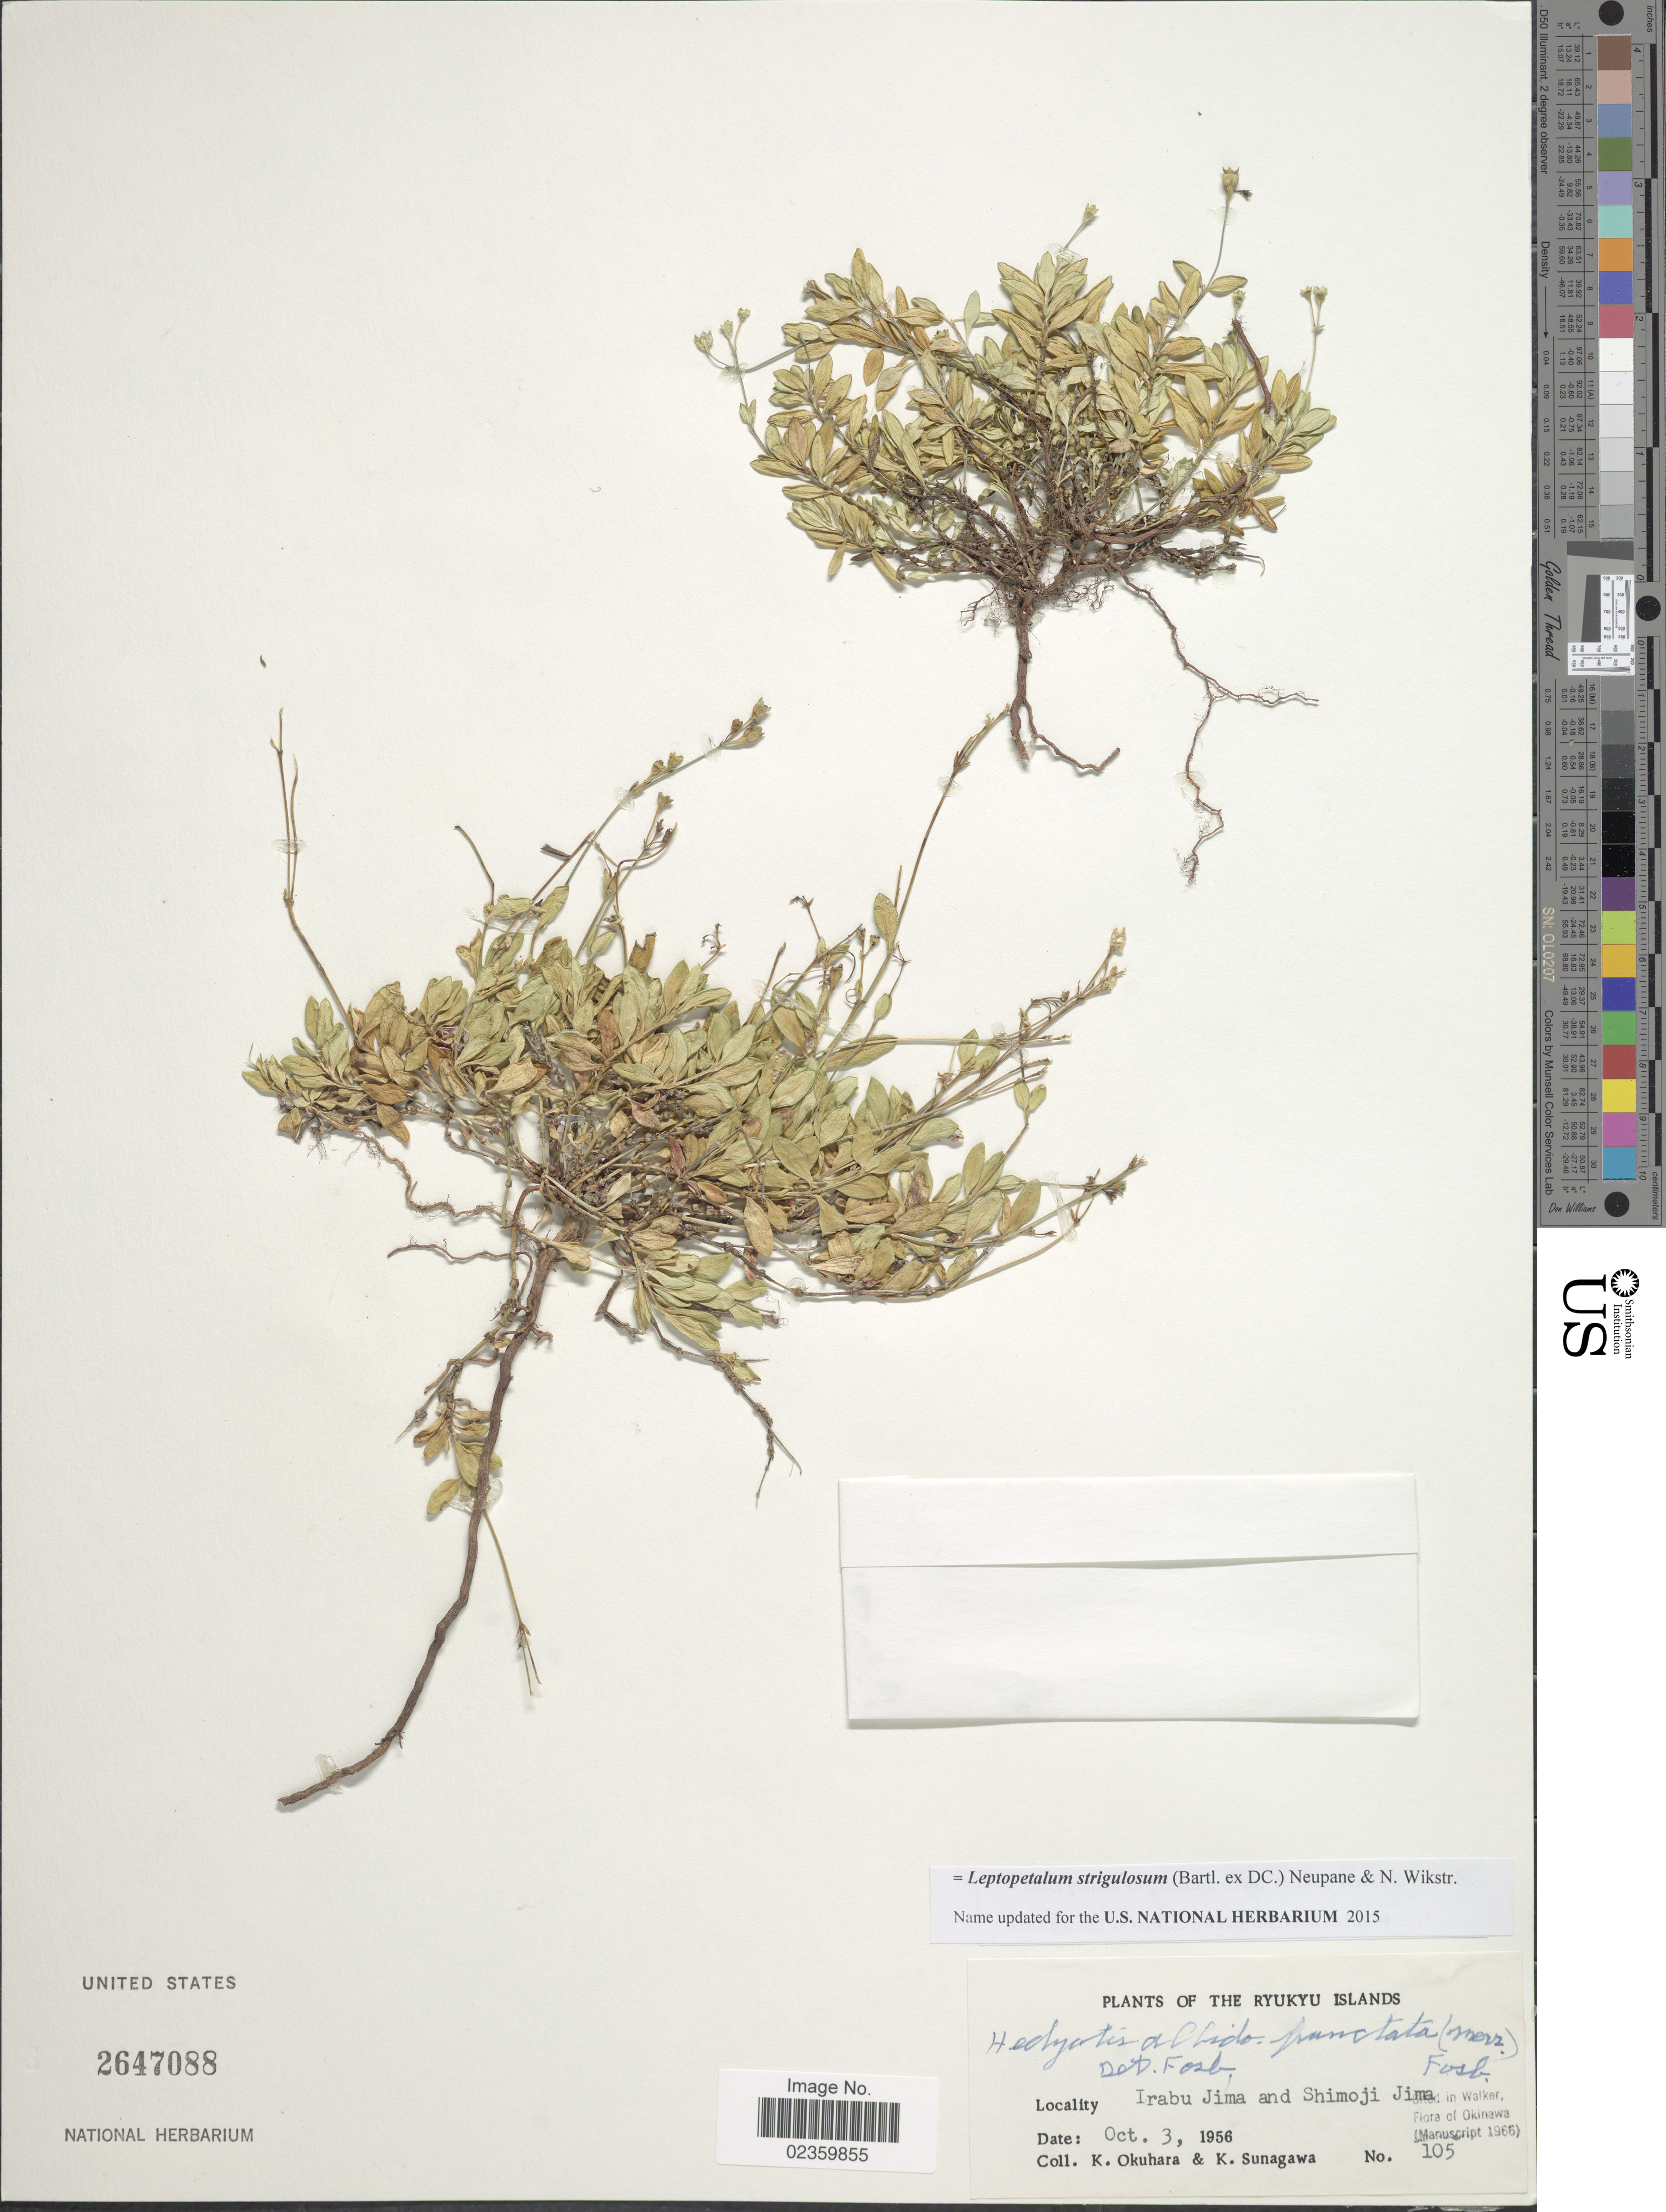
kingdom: Plantae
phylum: Tracheophyta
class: Magnoliopsida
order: Gentianales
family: Rubiaceae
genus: Leptopetalum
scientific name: Leptopetalum strigulosum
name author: (Bartl. ex DC.) Neupane & N. Wikstr.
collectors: K. Okuhara & K. Sunagawa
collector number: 105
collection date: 1956-10-03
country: Japan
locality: The Ryukyu Islands, Irabu Jima and Shimoji Jima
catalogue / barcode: US 2647088